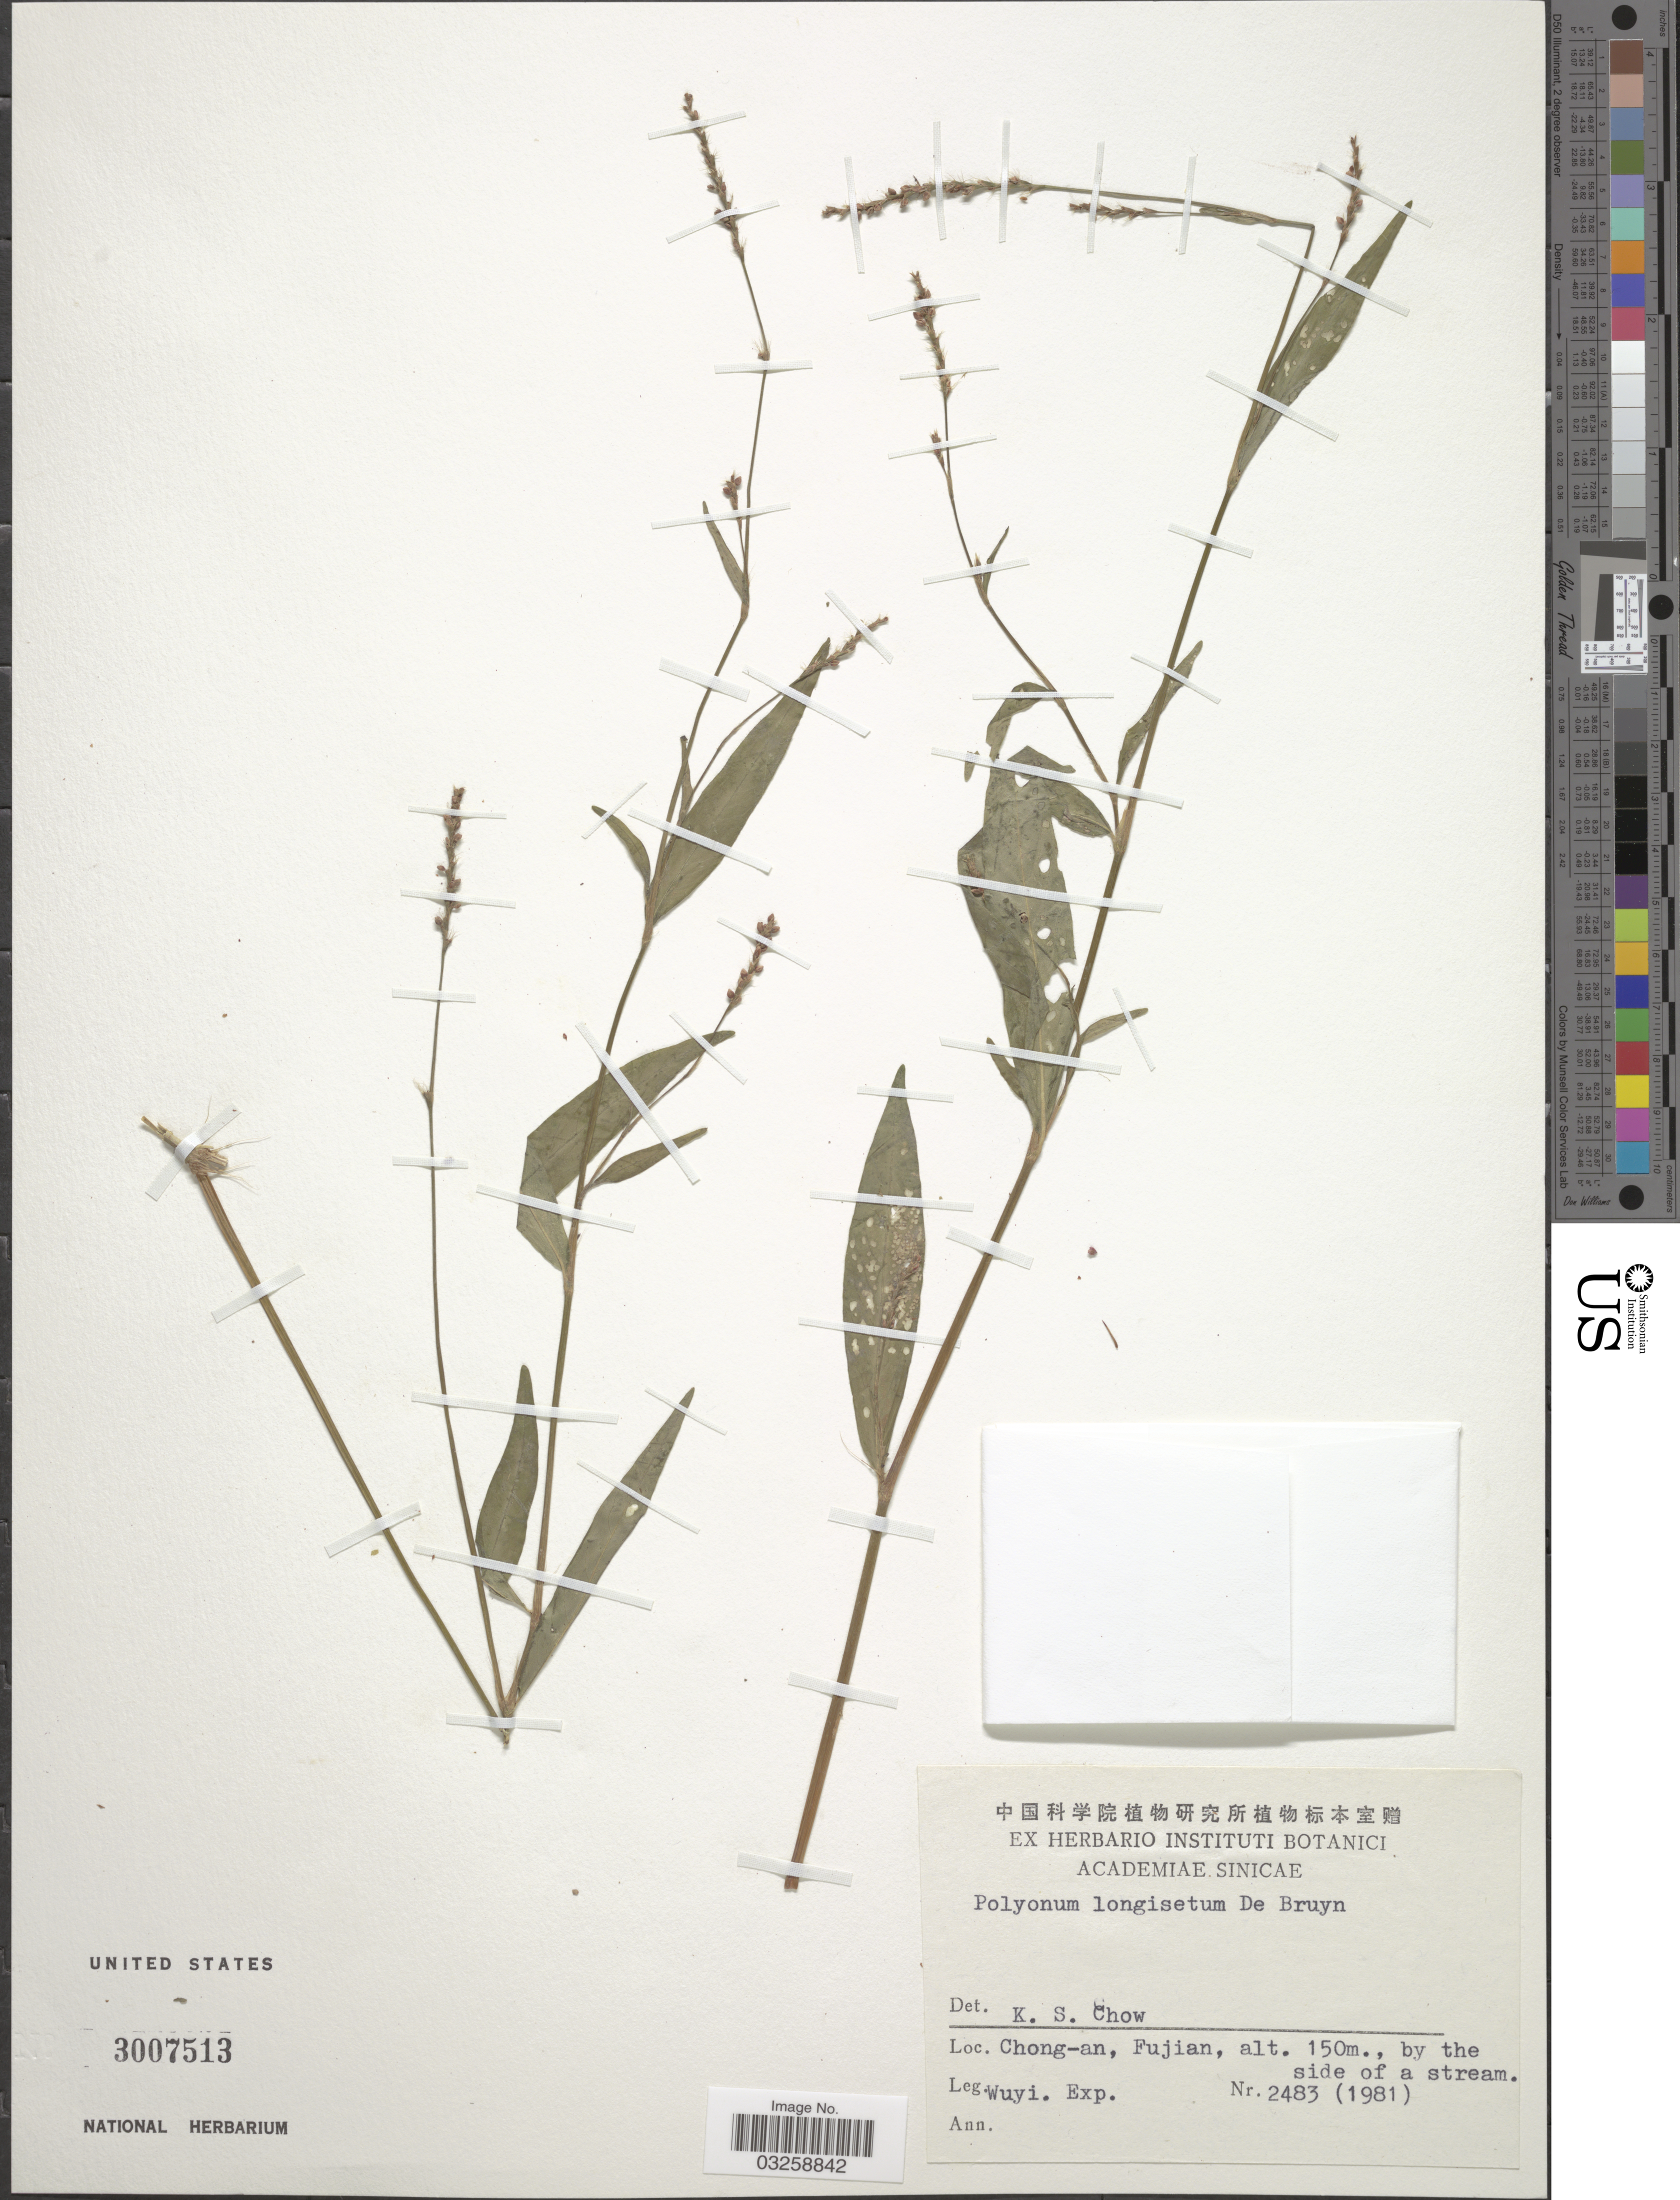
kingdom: Plantae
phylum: Tracheophyta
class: Magnoliopsida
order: Caryophyllales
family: Polygonaceae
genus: Polygonum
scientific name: Polygonum longisetum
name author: Bruijn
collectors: Wuyi. Exped.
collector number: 2483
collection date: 1981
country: China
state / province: Fujian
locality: Chong-an, Fujian.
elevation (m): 150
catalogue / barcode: US 3007513